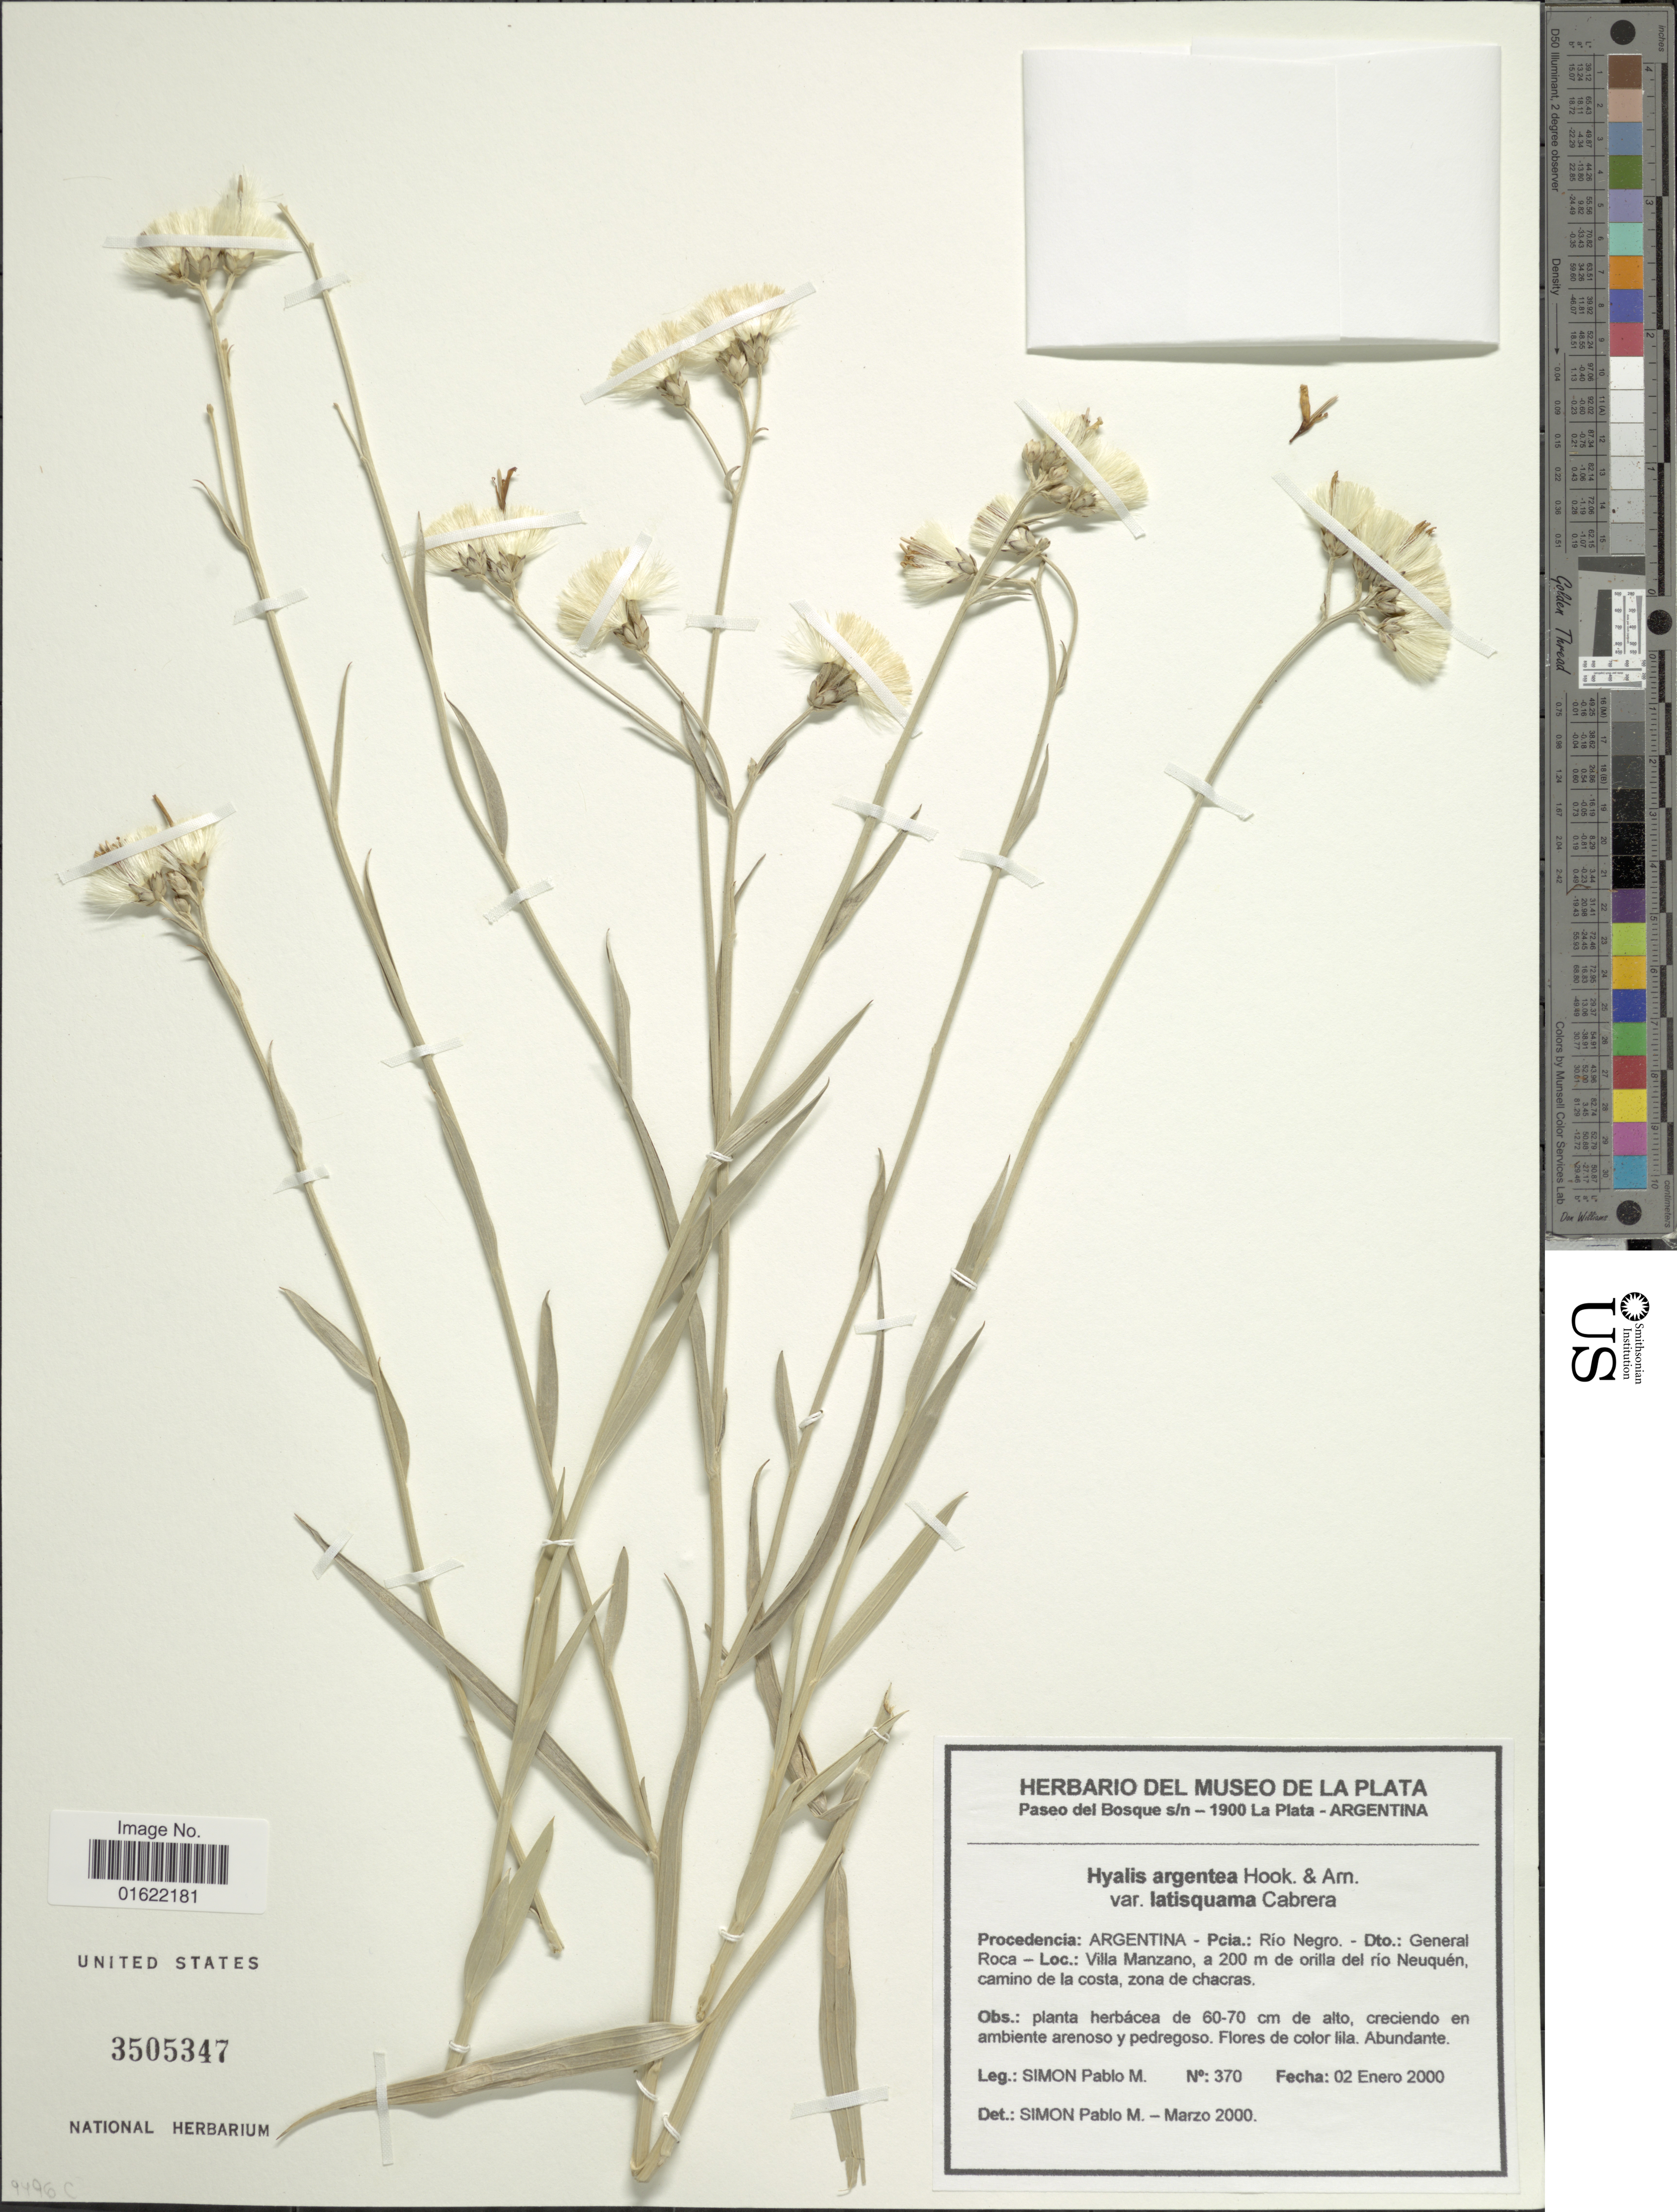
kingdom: Plantae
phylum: Tracheophyta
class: Magnoliopsida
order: Asterales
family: Asteraceae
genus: Hyalis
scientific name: Hyalis argentea var. latisquama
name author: Cabrera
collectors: P. M. Simón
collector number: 370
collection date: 2000-01-02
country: Argentina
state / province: Rio Negro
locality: Pcia.: Rio Negro. Dto.: General Roca. Villa Manzano, de orilla del rio Neuquen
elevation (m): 200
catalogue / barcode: US 3505347